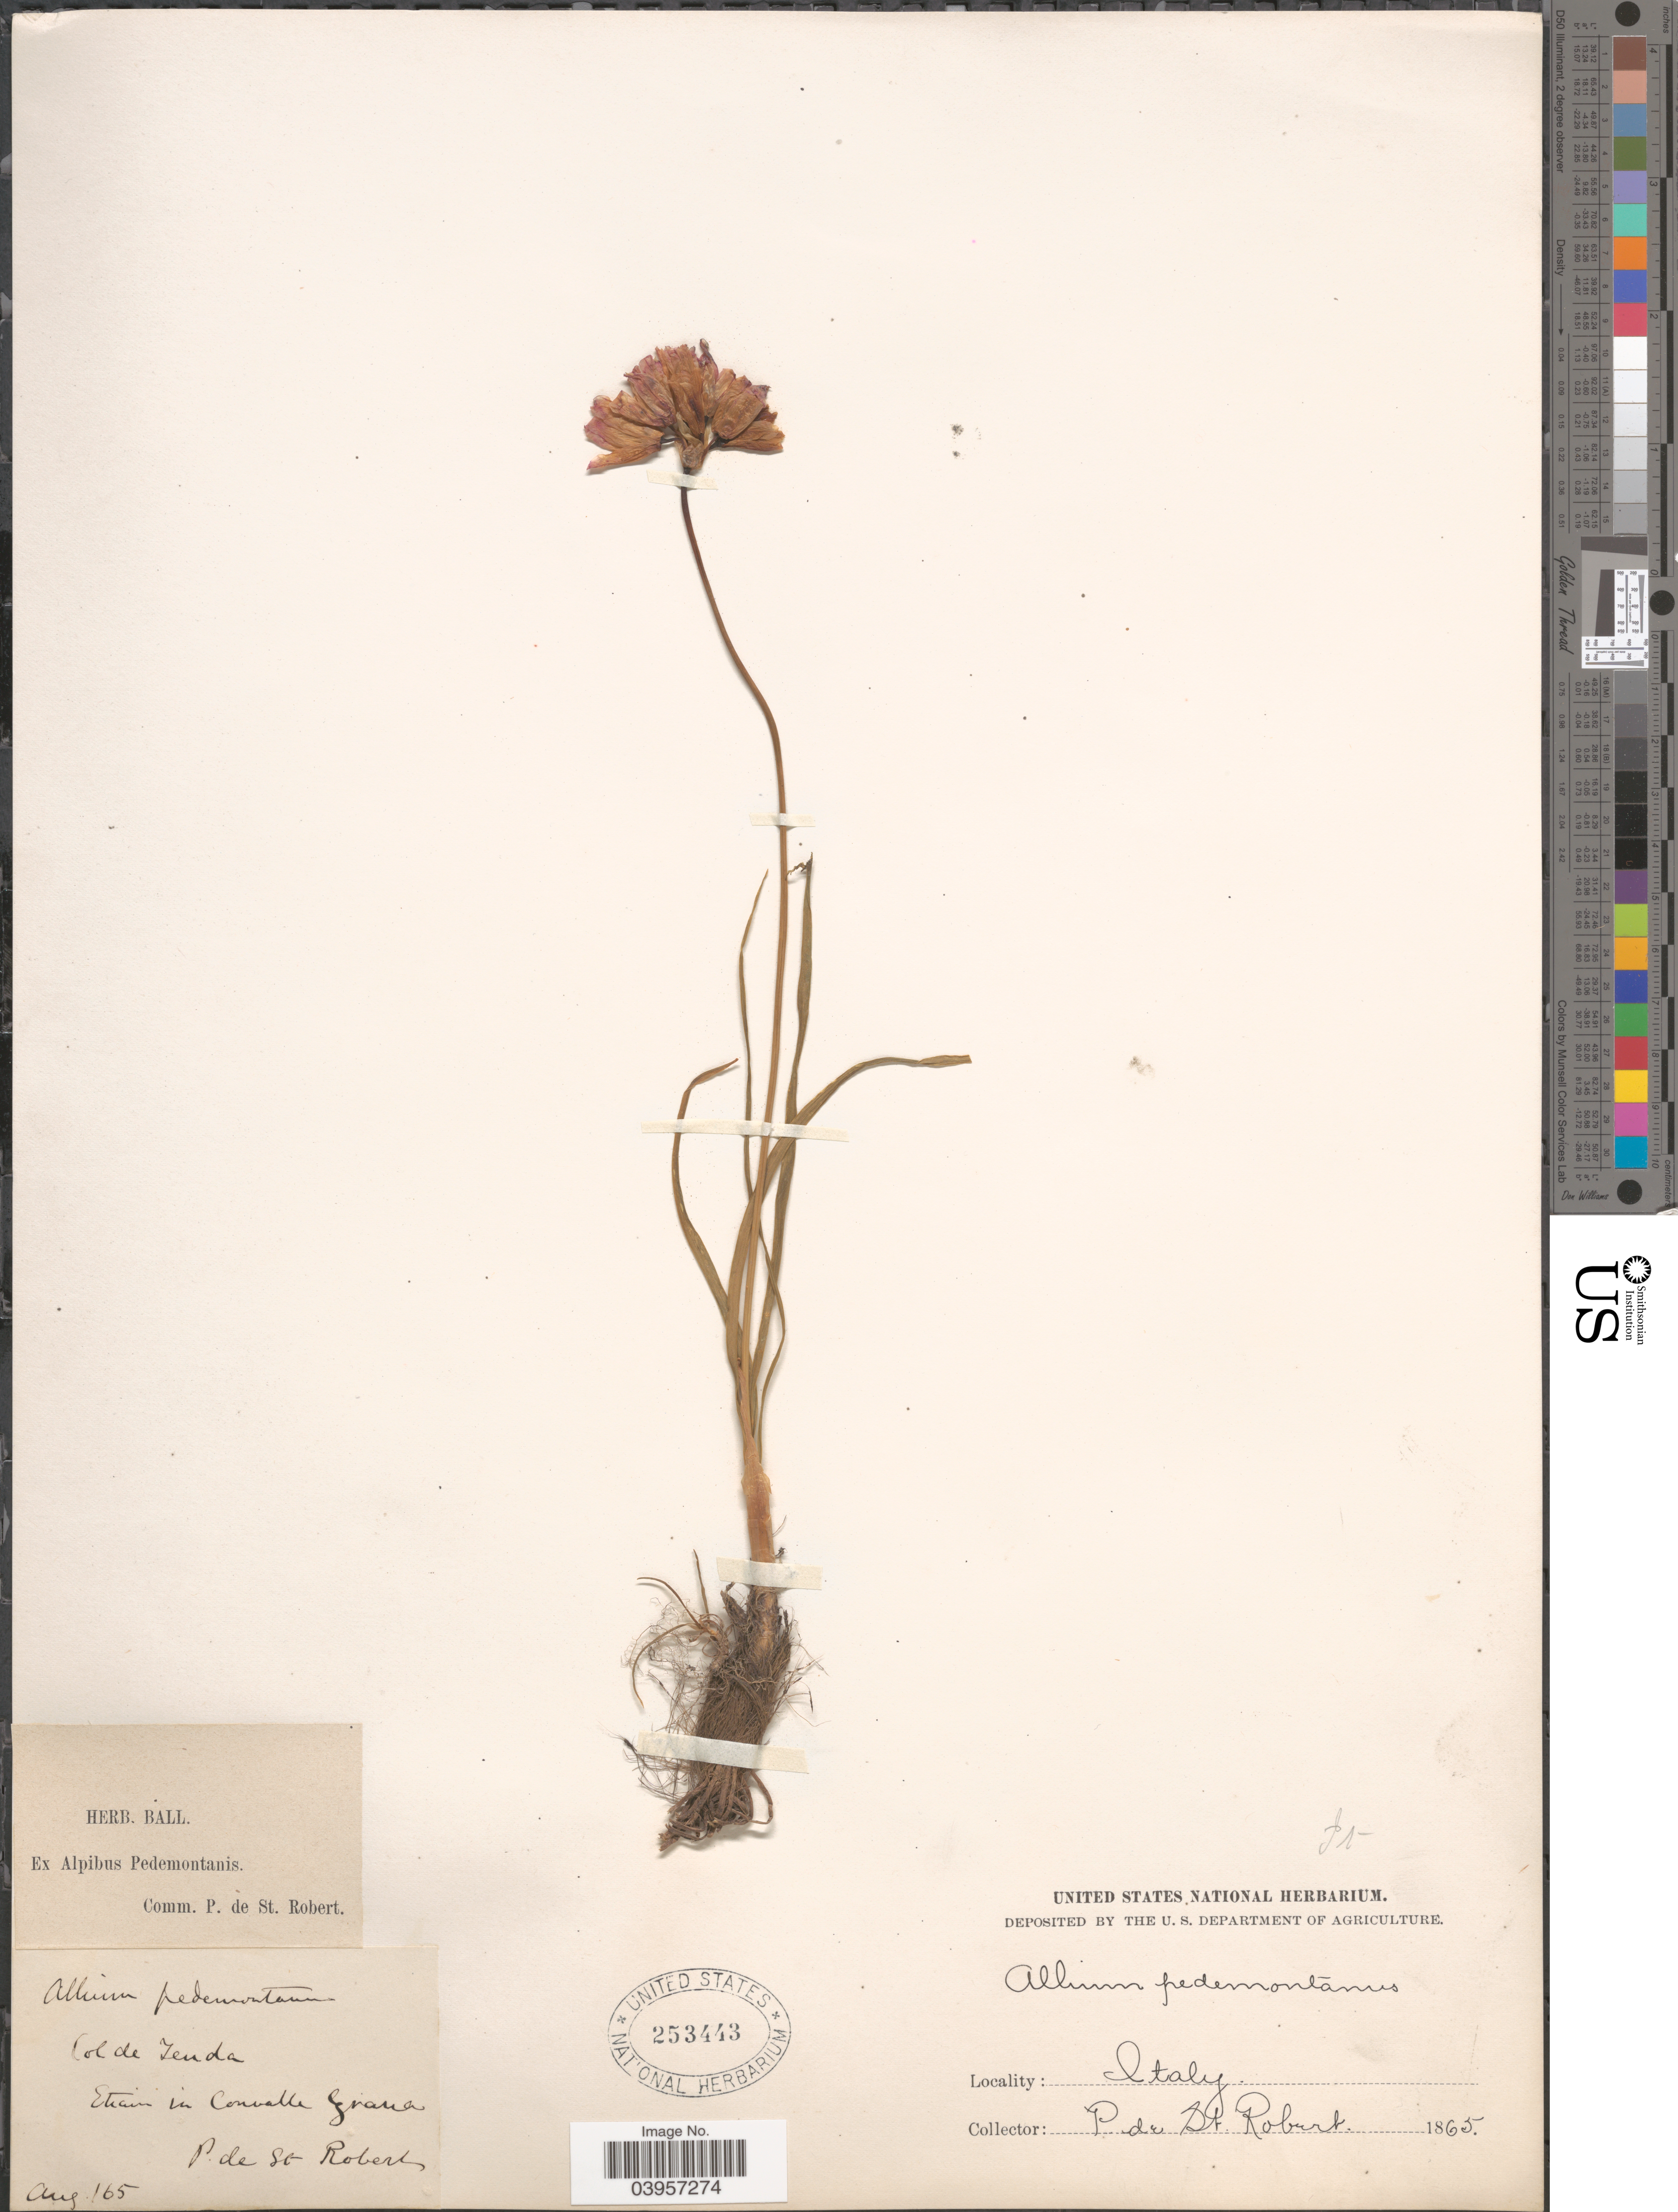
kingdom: Plantae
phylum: Tracheophyta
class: Liliopsida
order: Asparagales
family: Amaryllidaceae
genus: Allium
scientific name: Allium pedemontanum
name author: Willd.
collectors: P. St. Robert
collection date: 1865-08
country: Italy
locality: De Gende etiam in Convalle Grana.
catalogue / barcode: US 253443